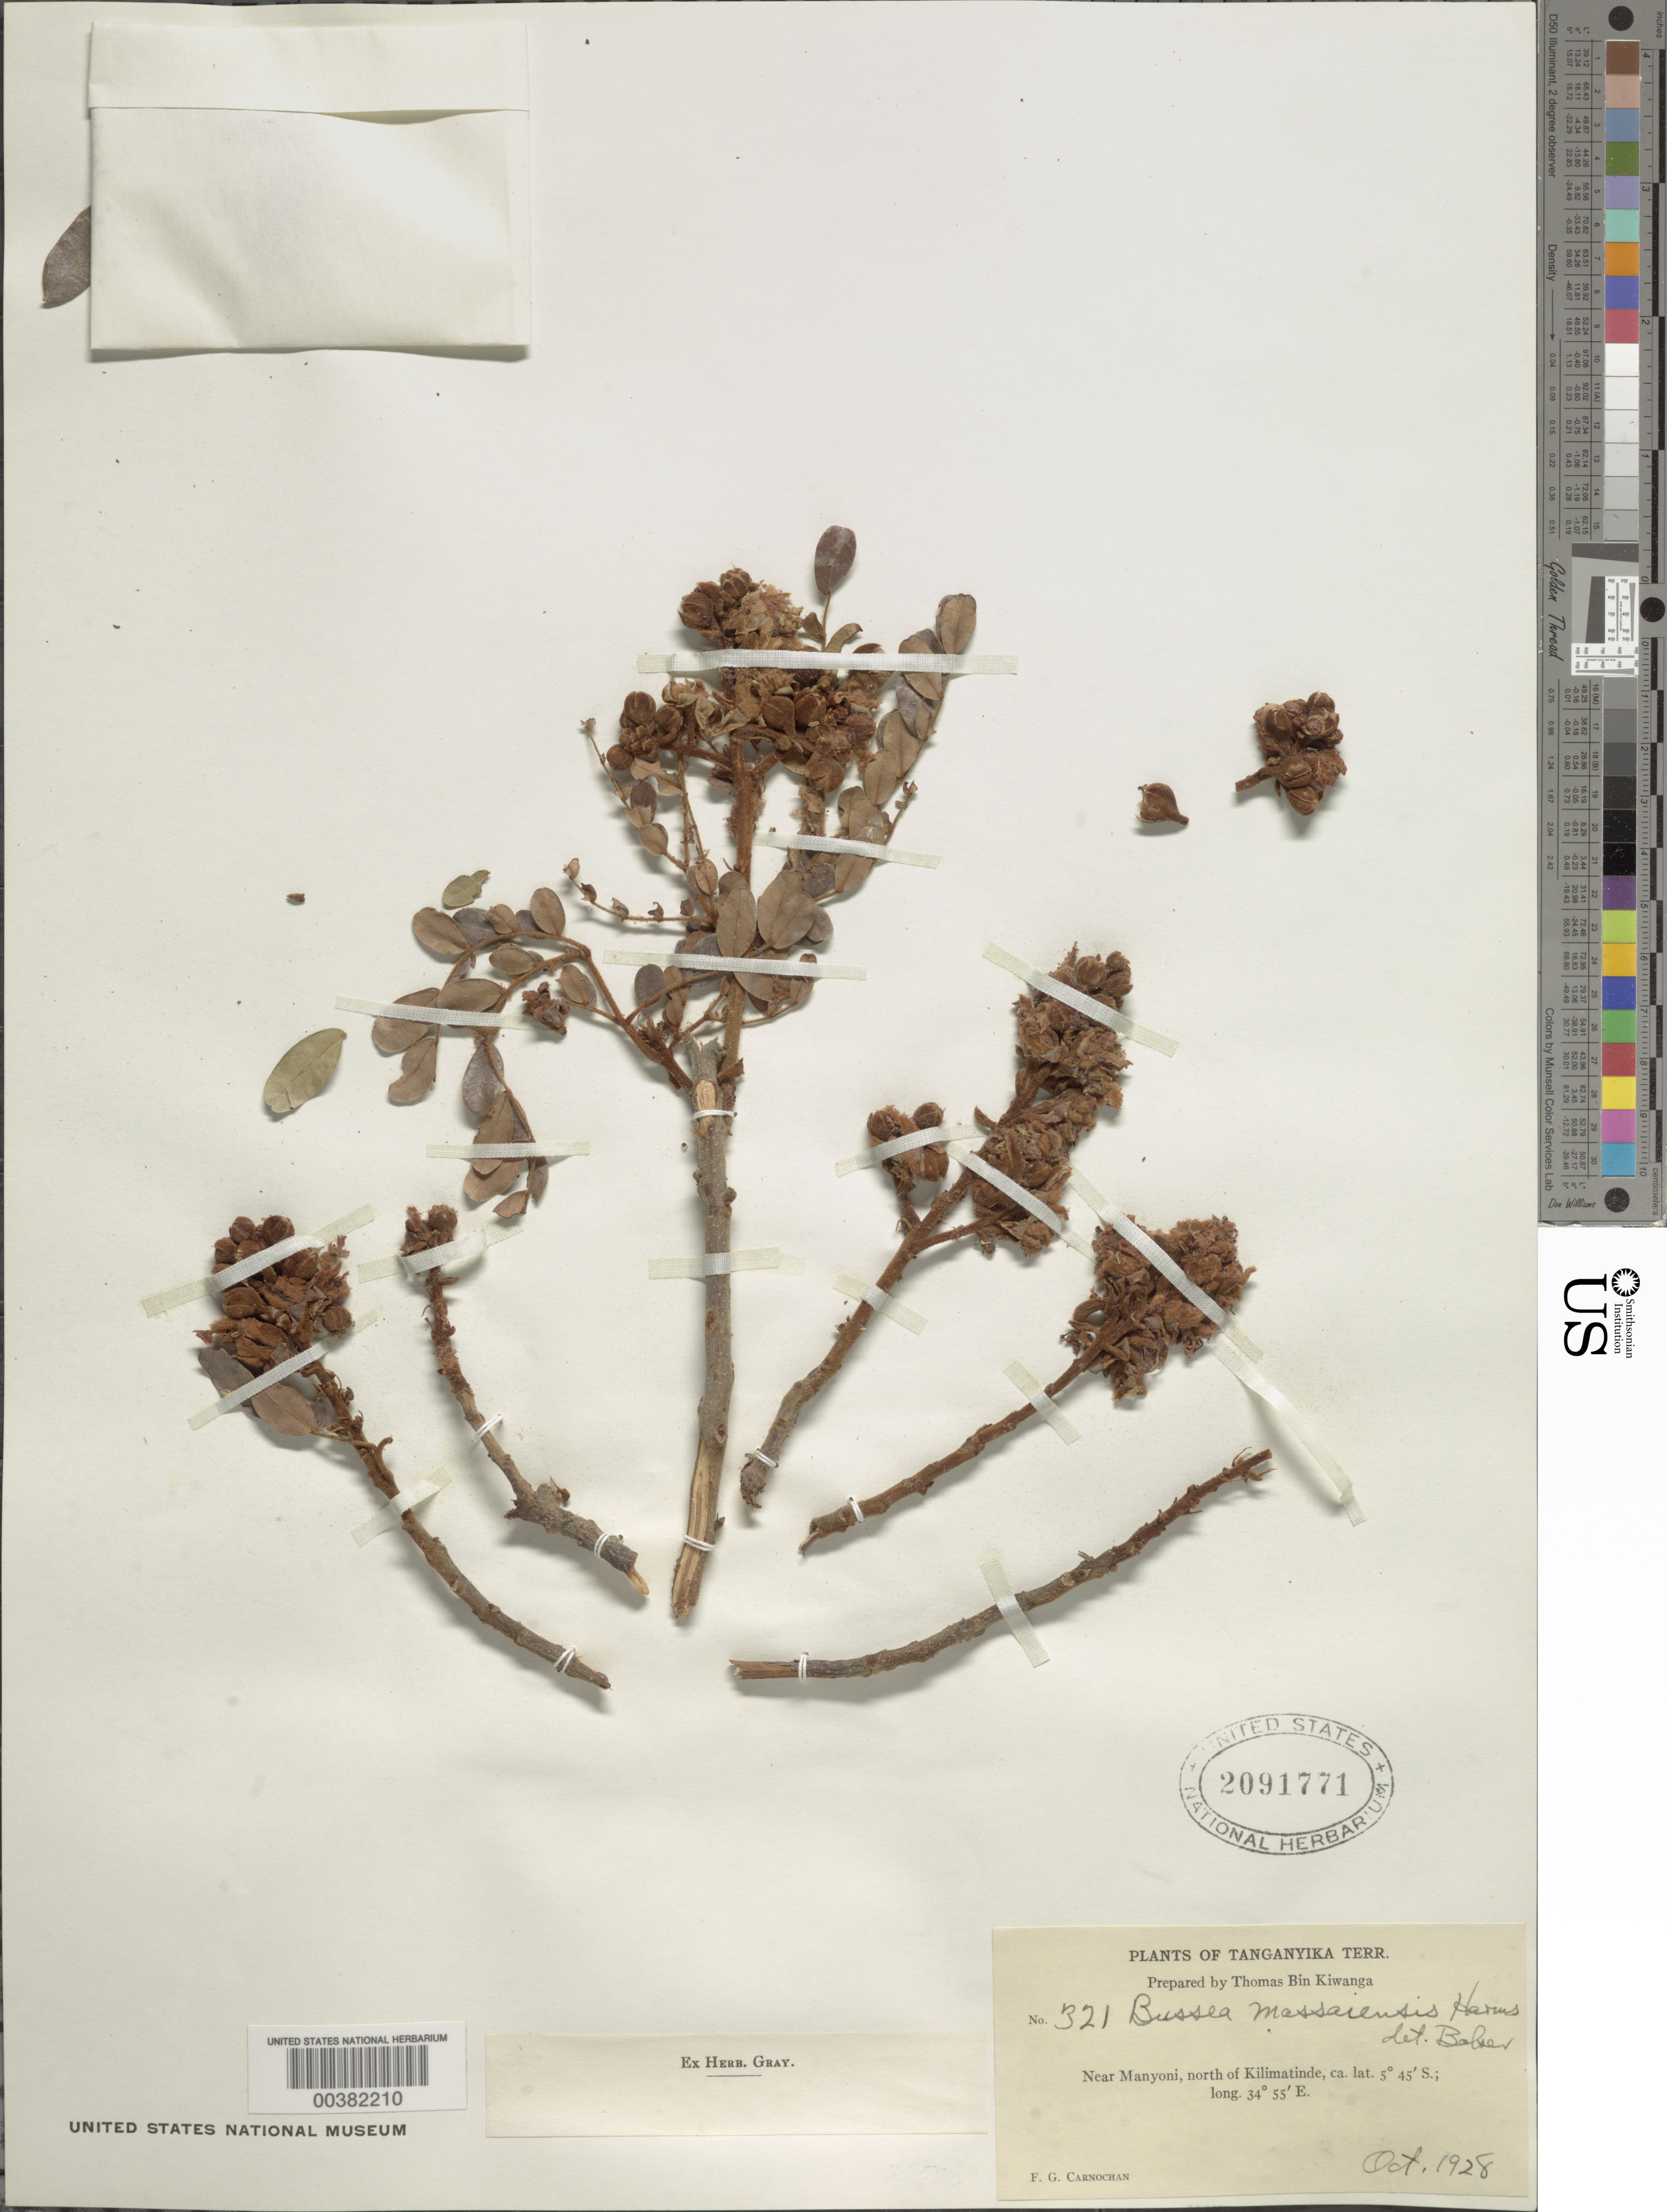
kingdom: Plantae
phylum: Tracheophyta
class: Magnoliopsida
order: Fabales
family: Fabaceae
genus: Bussea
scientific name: Bussea massaiensis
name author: (Taub.) Harms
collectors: F. Carnochan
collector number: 321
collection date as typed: Oct 1928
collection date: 1928-10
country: Tanzania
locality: Near manyoni, n of kilimatinde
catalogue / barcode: US 2091771